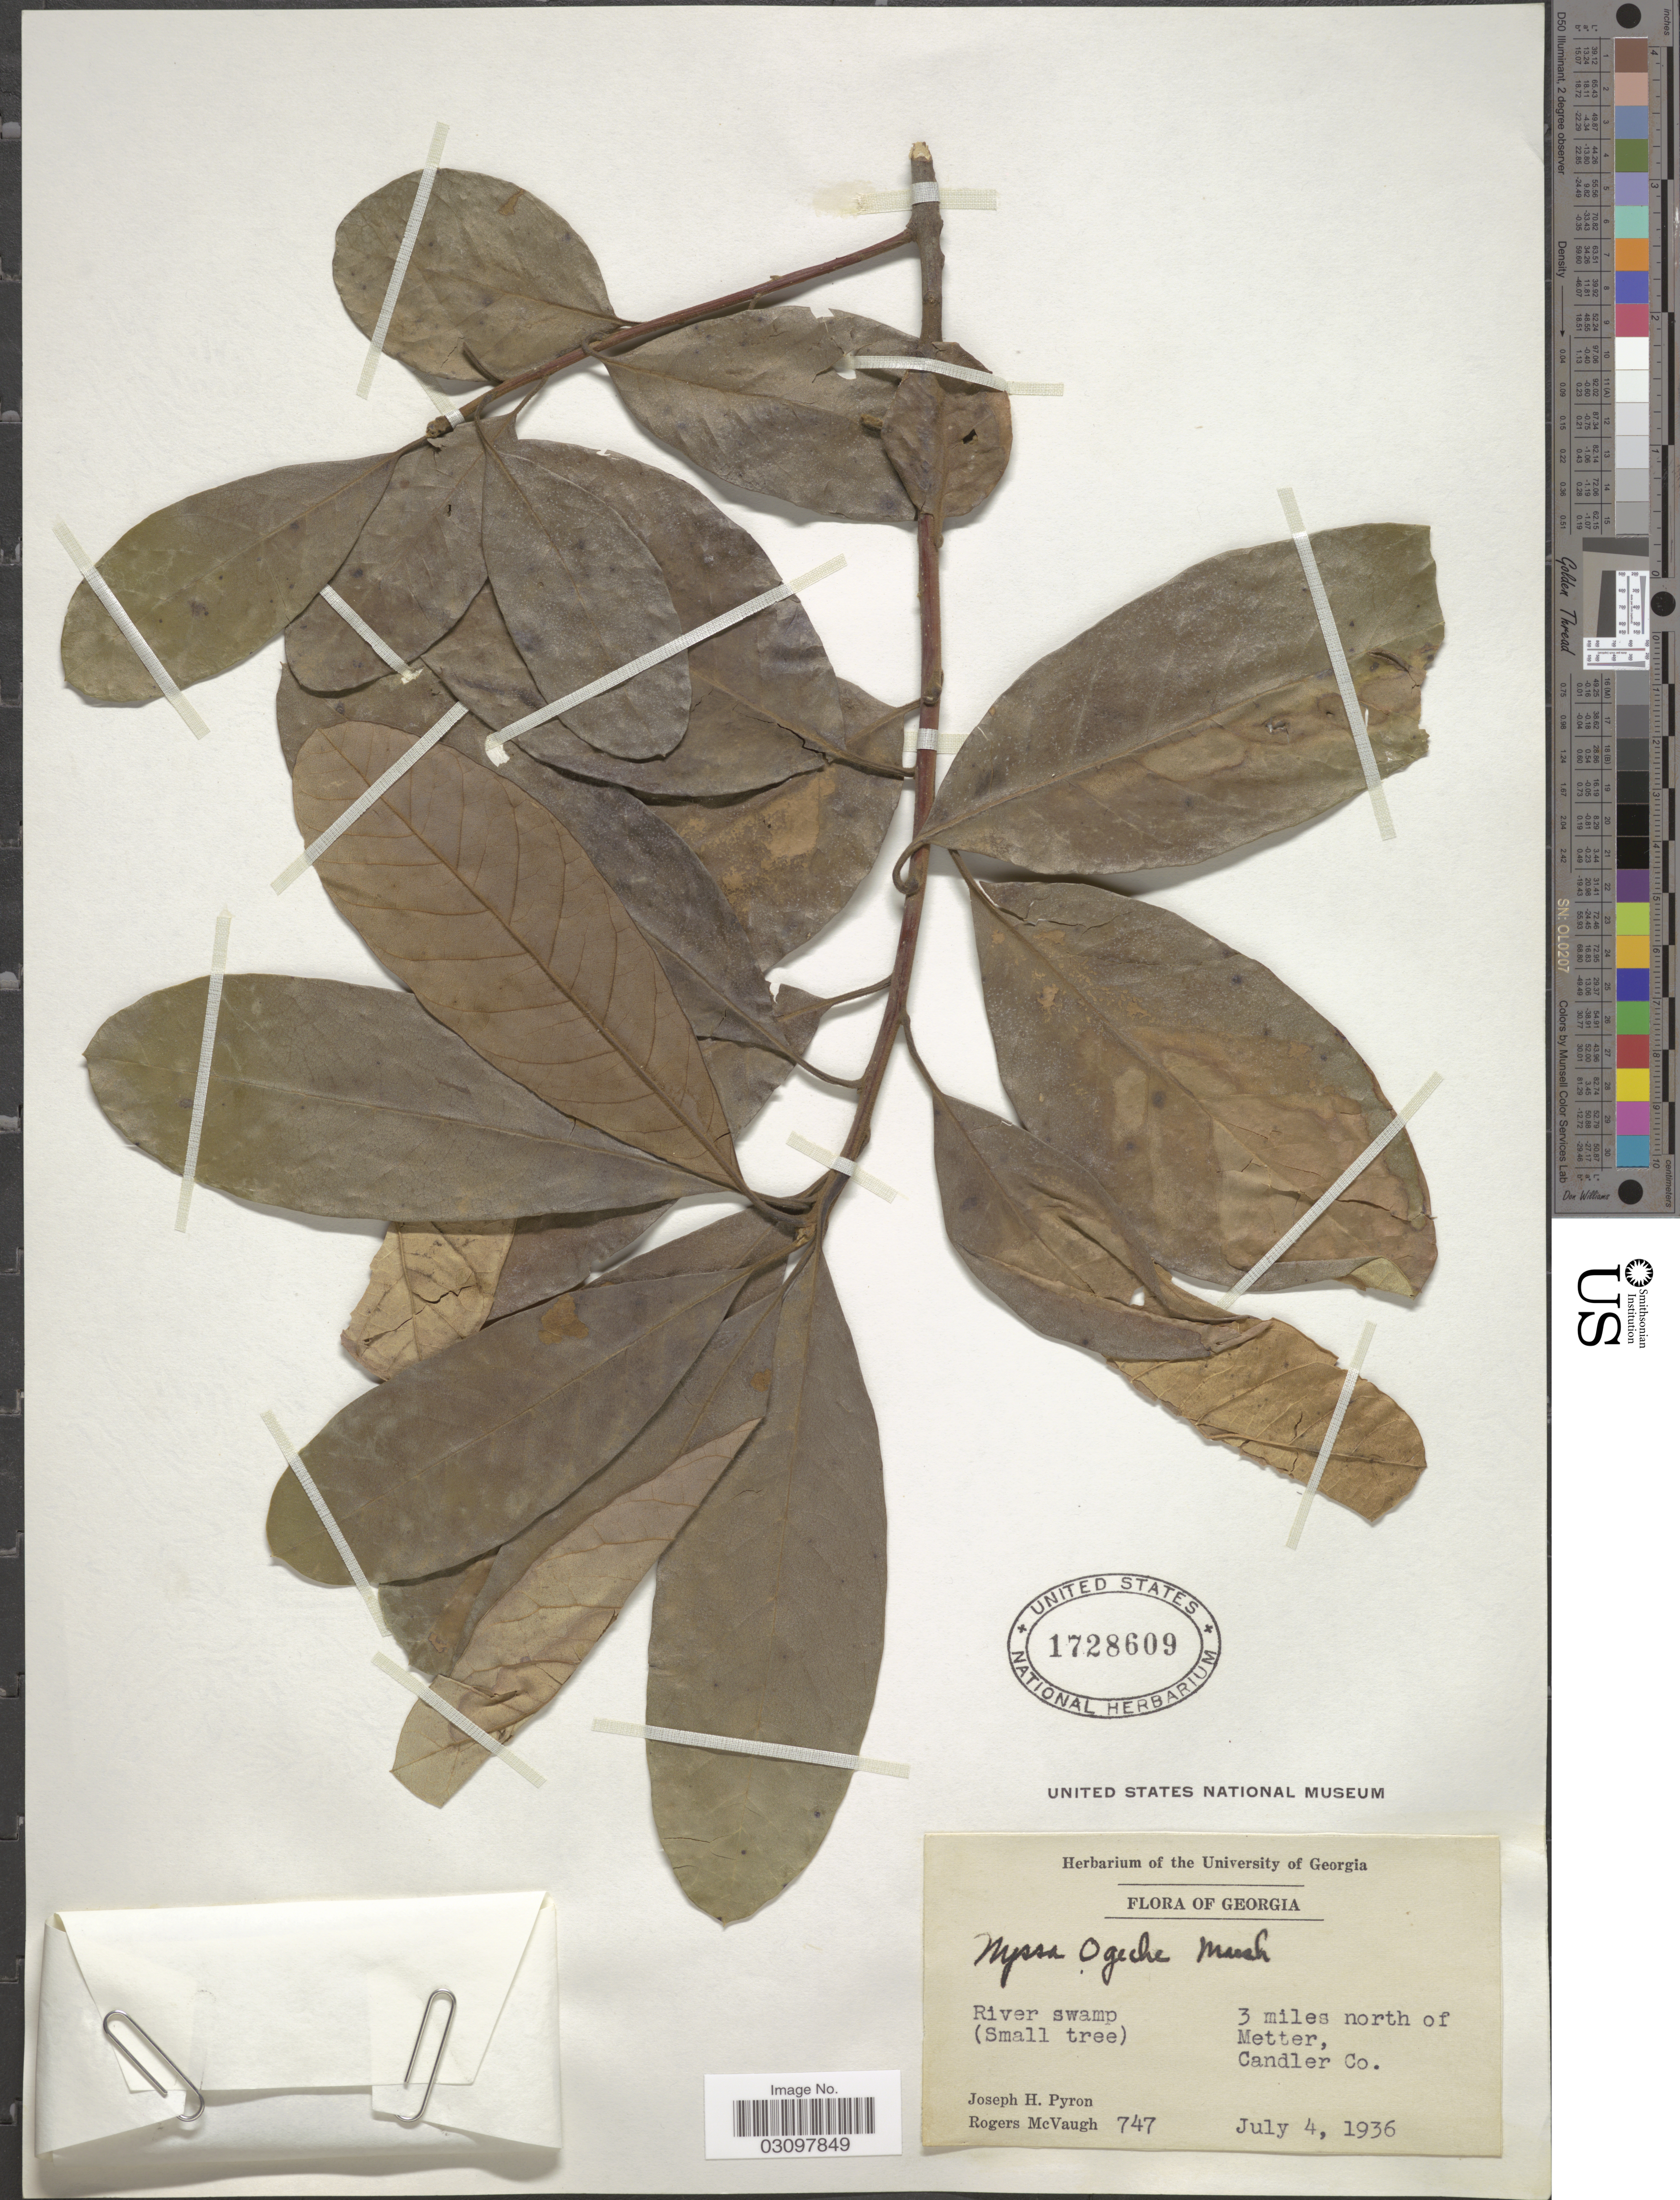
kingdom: Plantae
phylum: Tracheophyta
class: Magnoliopsida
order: Cornales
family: Nyssaceae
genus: Nyssa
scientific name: Nyssa ogeche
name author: W. Bartram ex Marshall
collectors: J. H. Pyron & R. McVaugh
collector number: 747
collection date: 1936-07-04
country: United States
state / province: Georgia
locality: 3 miles north of Metter, Candler Co.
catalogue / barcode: US 1728609